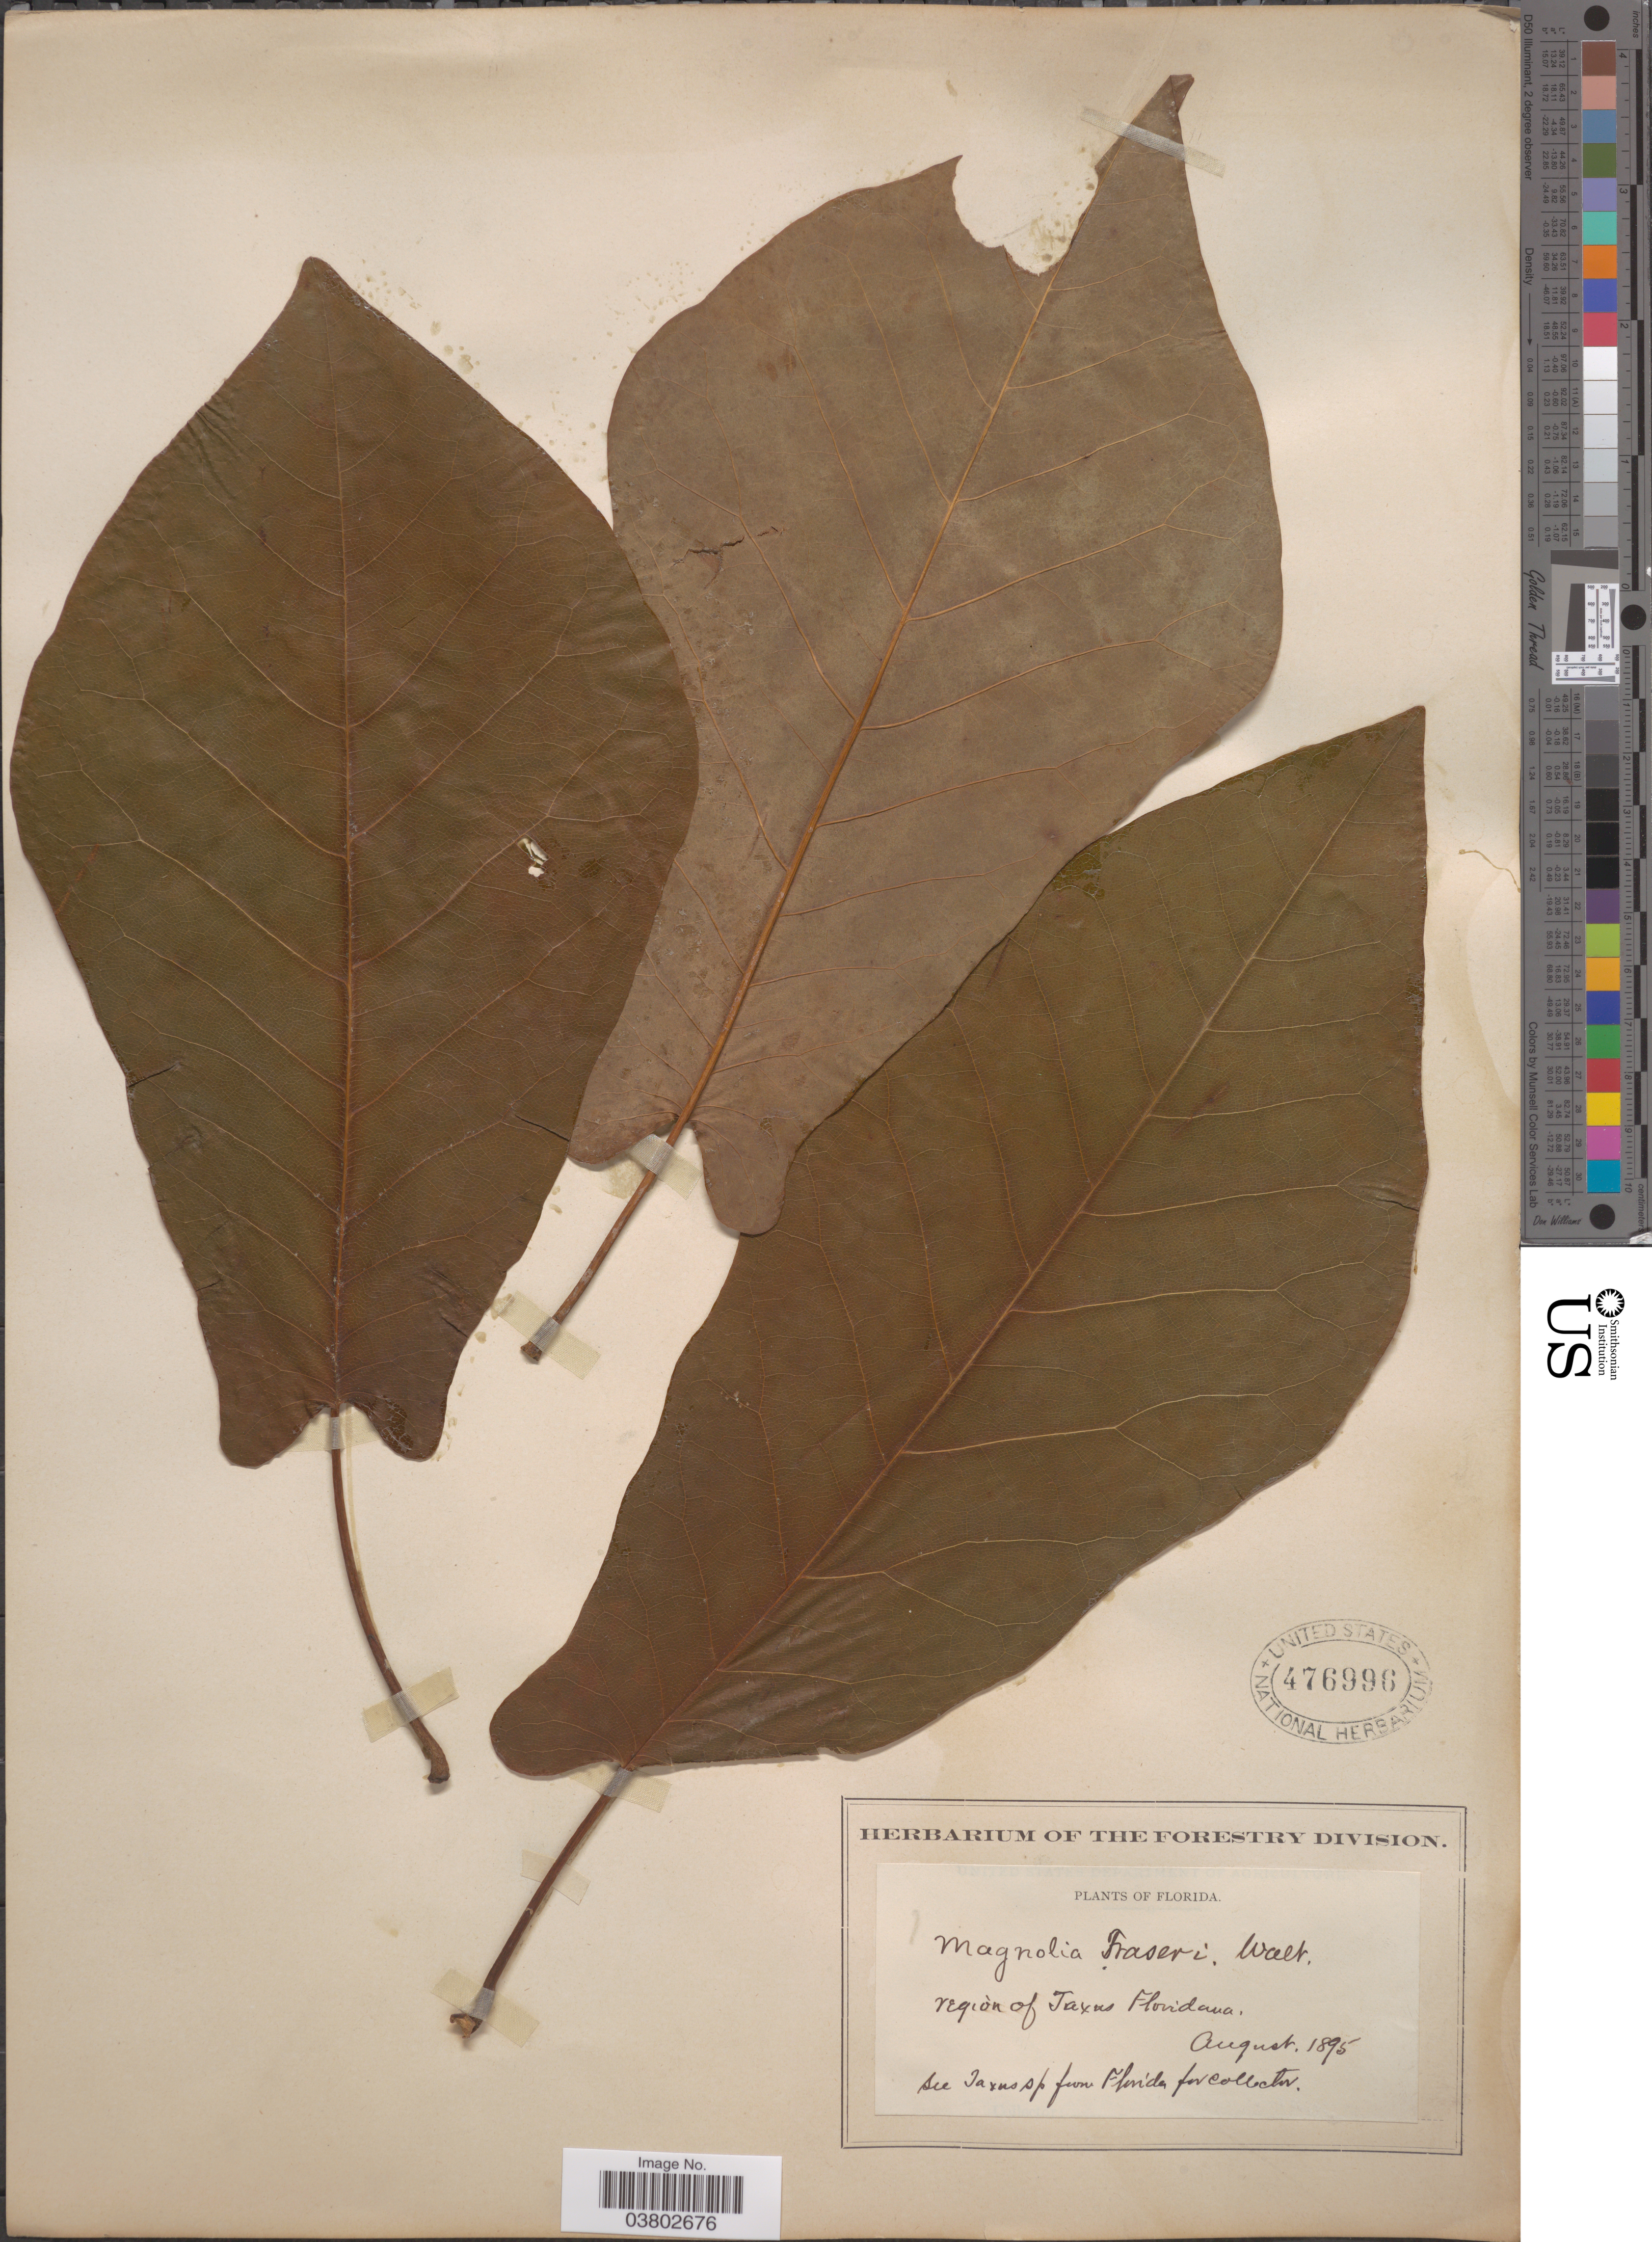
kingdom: Plantae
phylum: Tracheophyta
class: Magnoliopsida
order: Magnoliales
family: Magnoliaceae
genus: Magnolia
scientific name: Magnolia pyramidata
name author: W. Bartram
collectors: Ex herb. of the Forestry Division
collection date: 1895-08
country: United States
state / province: Florida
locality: Region of Taxus Floridana.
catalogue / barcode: US 476996